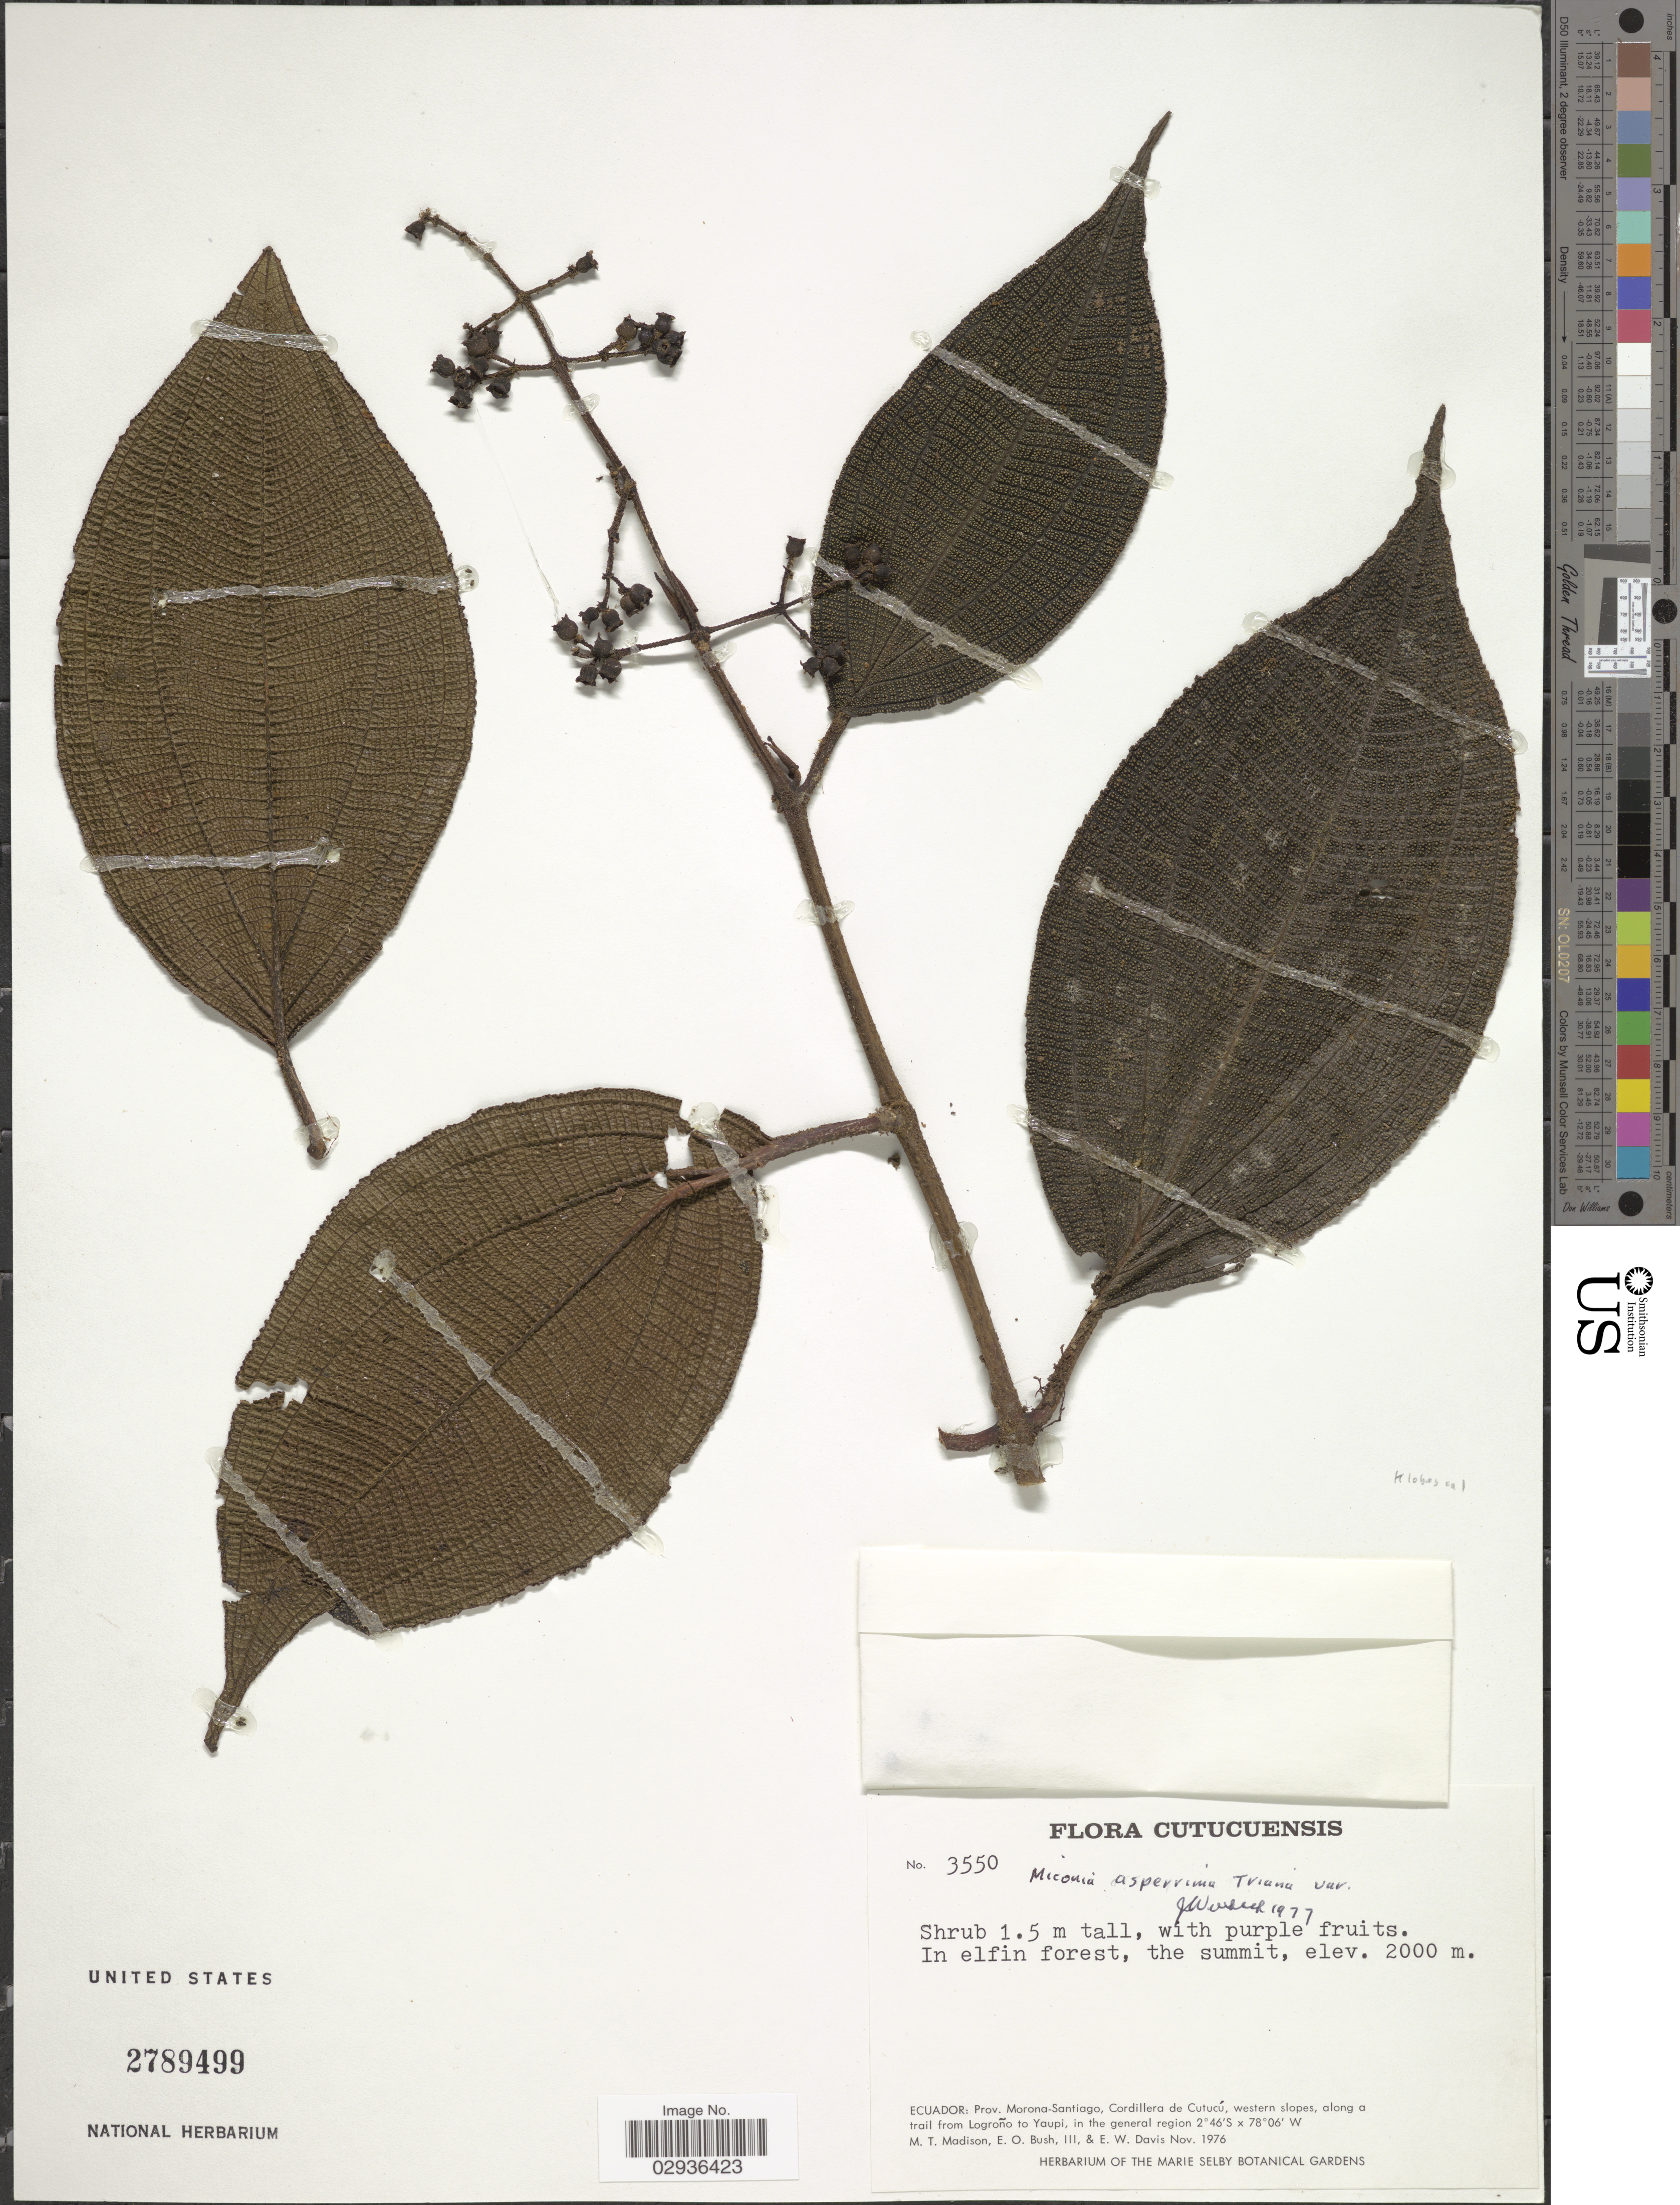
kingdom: Plantae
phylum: Tracheophyta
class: Magnoliopsida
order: Myrtales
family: Melastomataceae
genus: Miconia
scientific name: Miconia asperrima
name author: Triana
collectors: M. T. Madison, E. O. Bush & E. W. Davis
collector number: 3550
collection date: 1976-11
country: Ecuador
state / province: Morona-Santiago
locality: Cordillera de Cutucú, western slopes, along a trail from Logroño to Yaupi, in the general region. In elfin forest, the summit.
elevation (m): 2000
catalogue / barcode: US 2789499